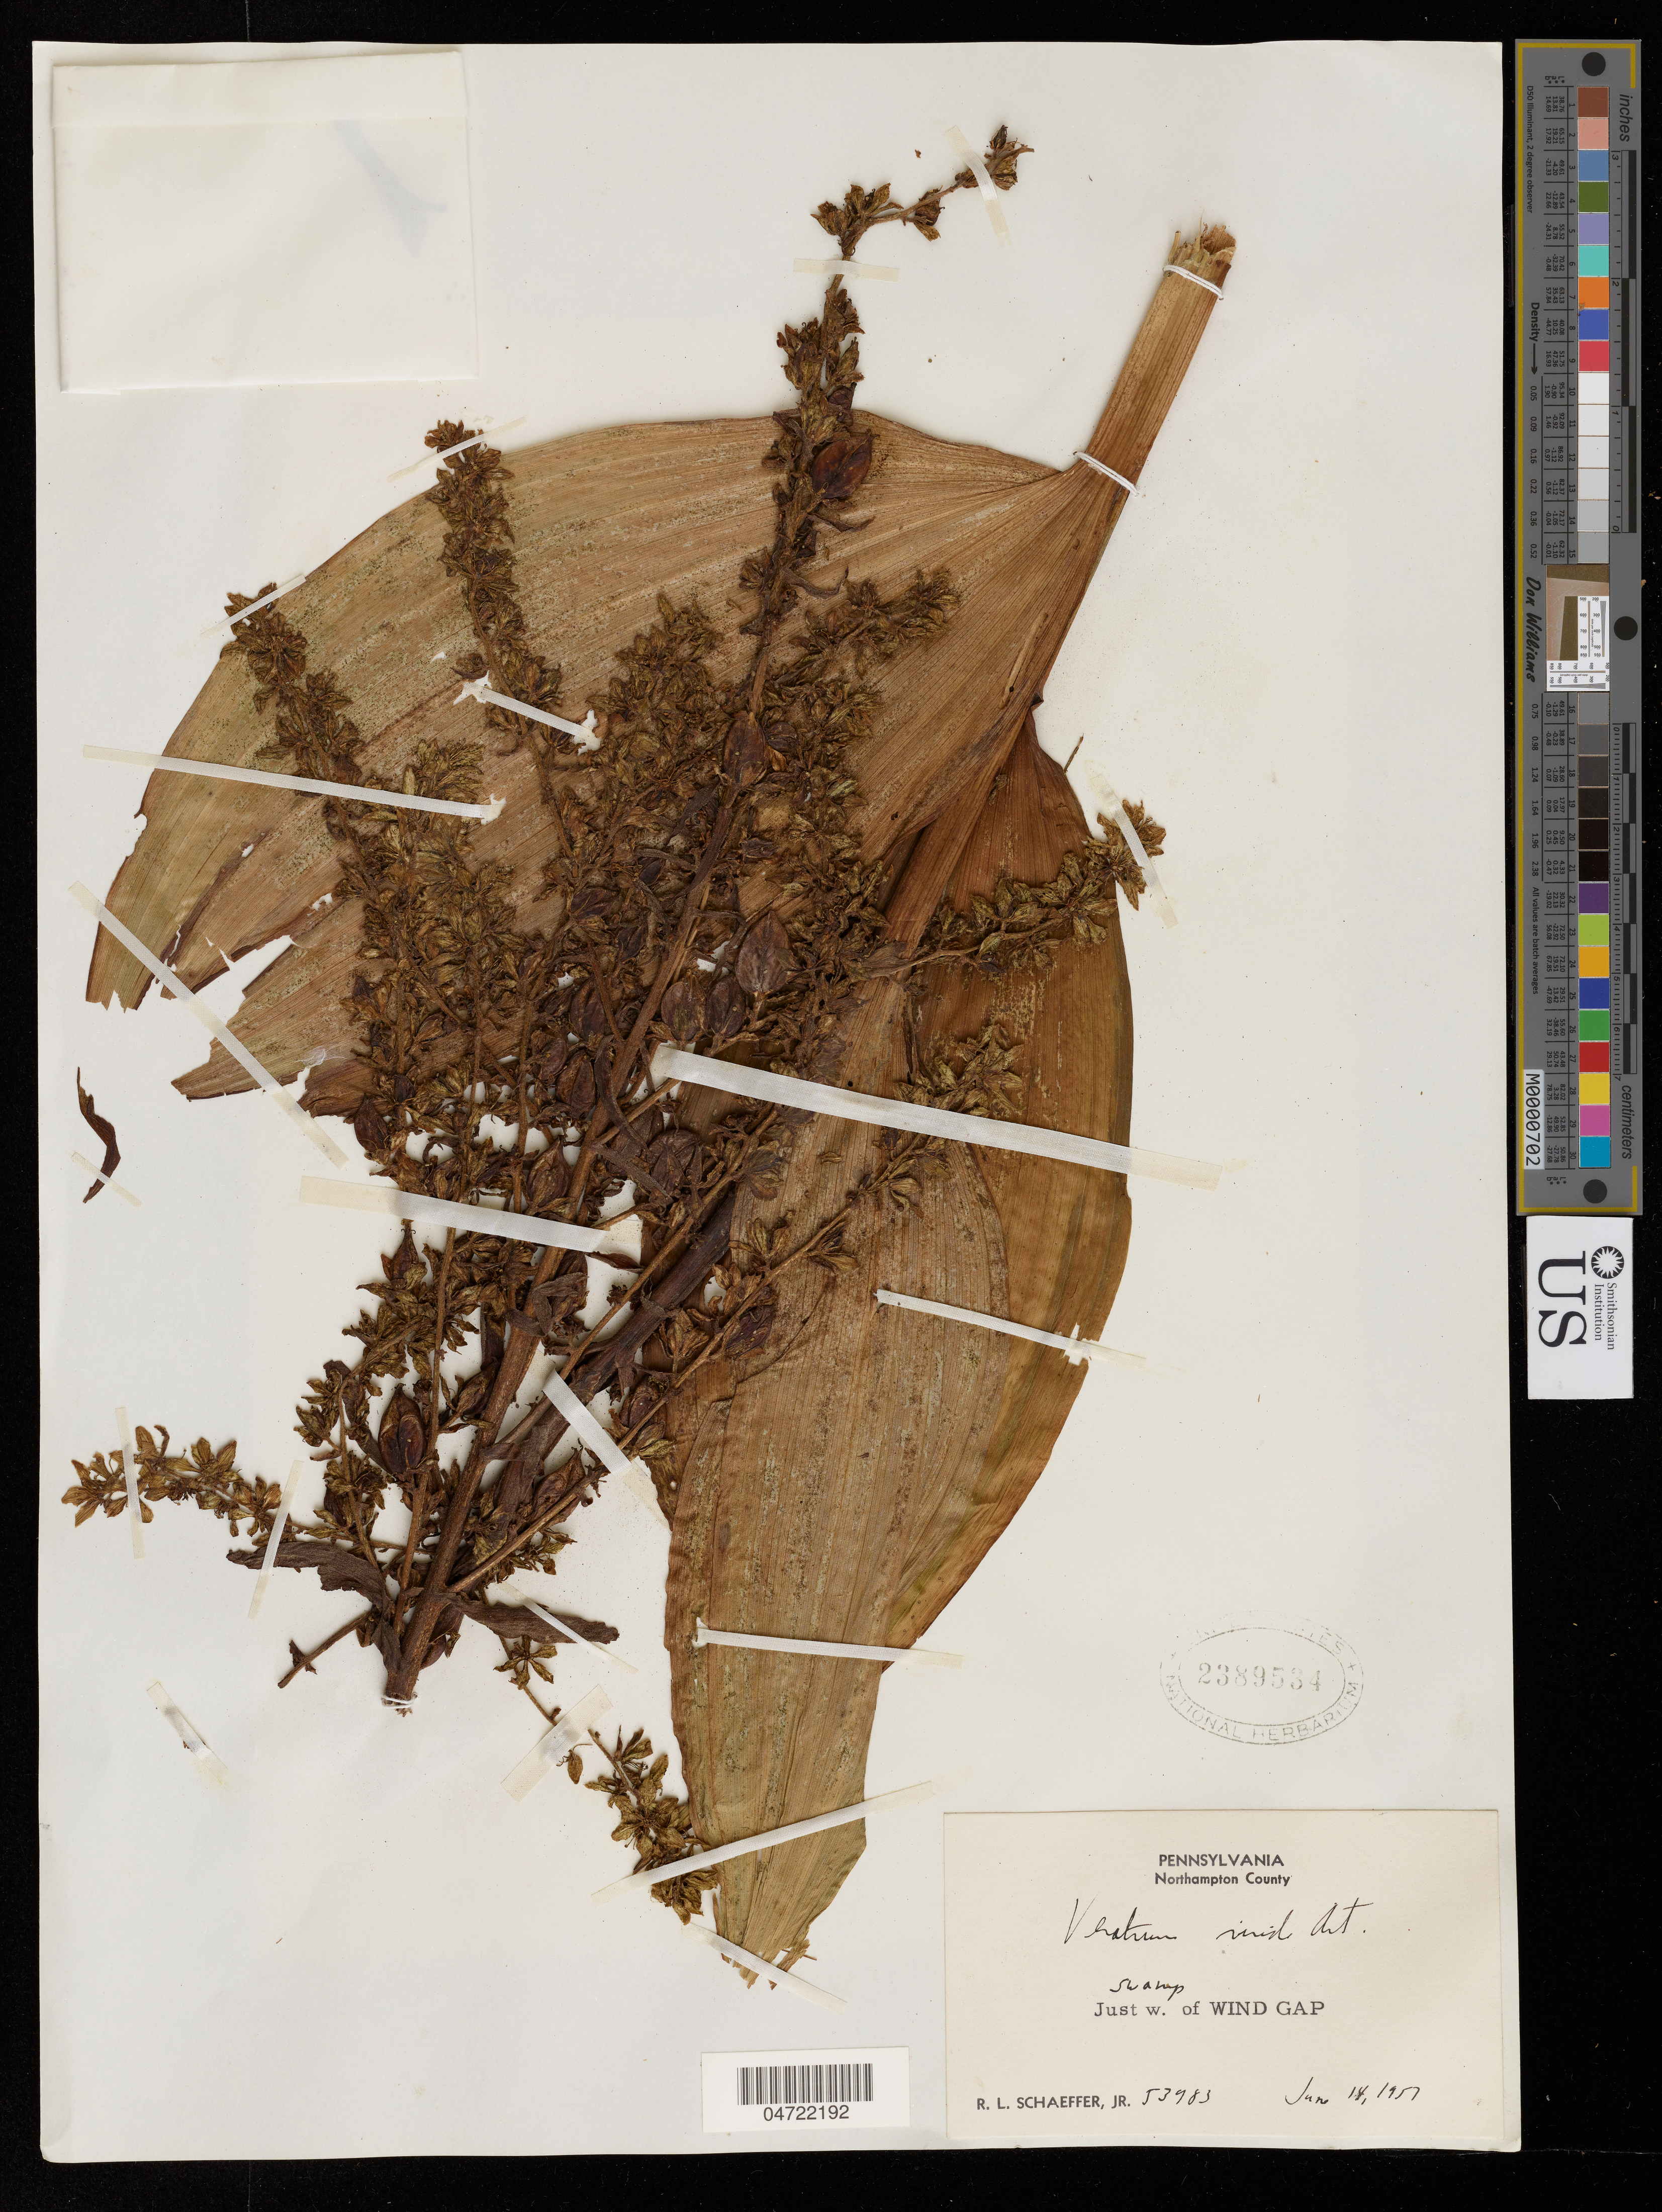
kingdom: Plantae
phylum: Tracheophyta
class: Liliopsida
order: Liliales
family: Melanthiaceae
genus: Veratrum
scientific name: Veratrum viride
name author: Aiton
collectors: R. L. Schaeffer Jr.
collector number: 53983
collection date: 1957-06-14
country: United States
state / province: Pennsylvania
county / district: Northhampton County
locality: Just W of Wind Gap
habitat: Swamp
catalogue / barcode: US 2389534